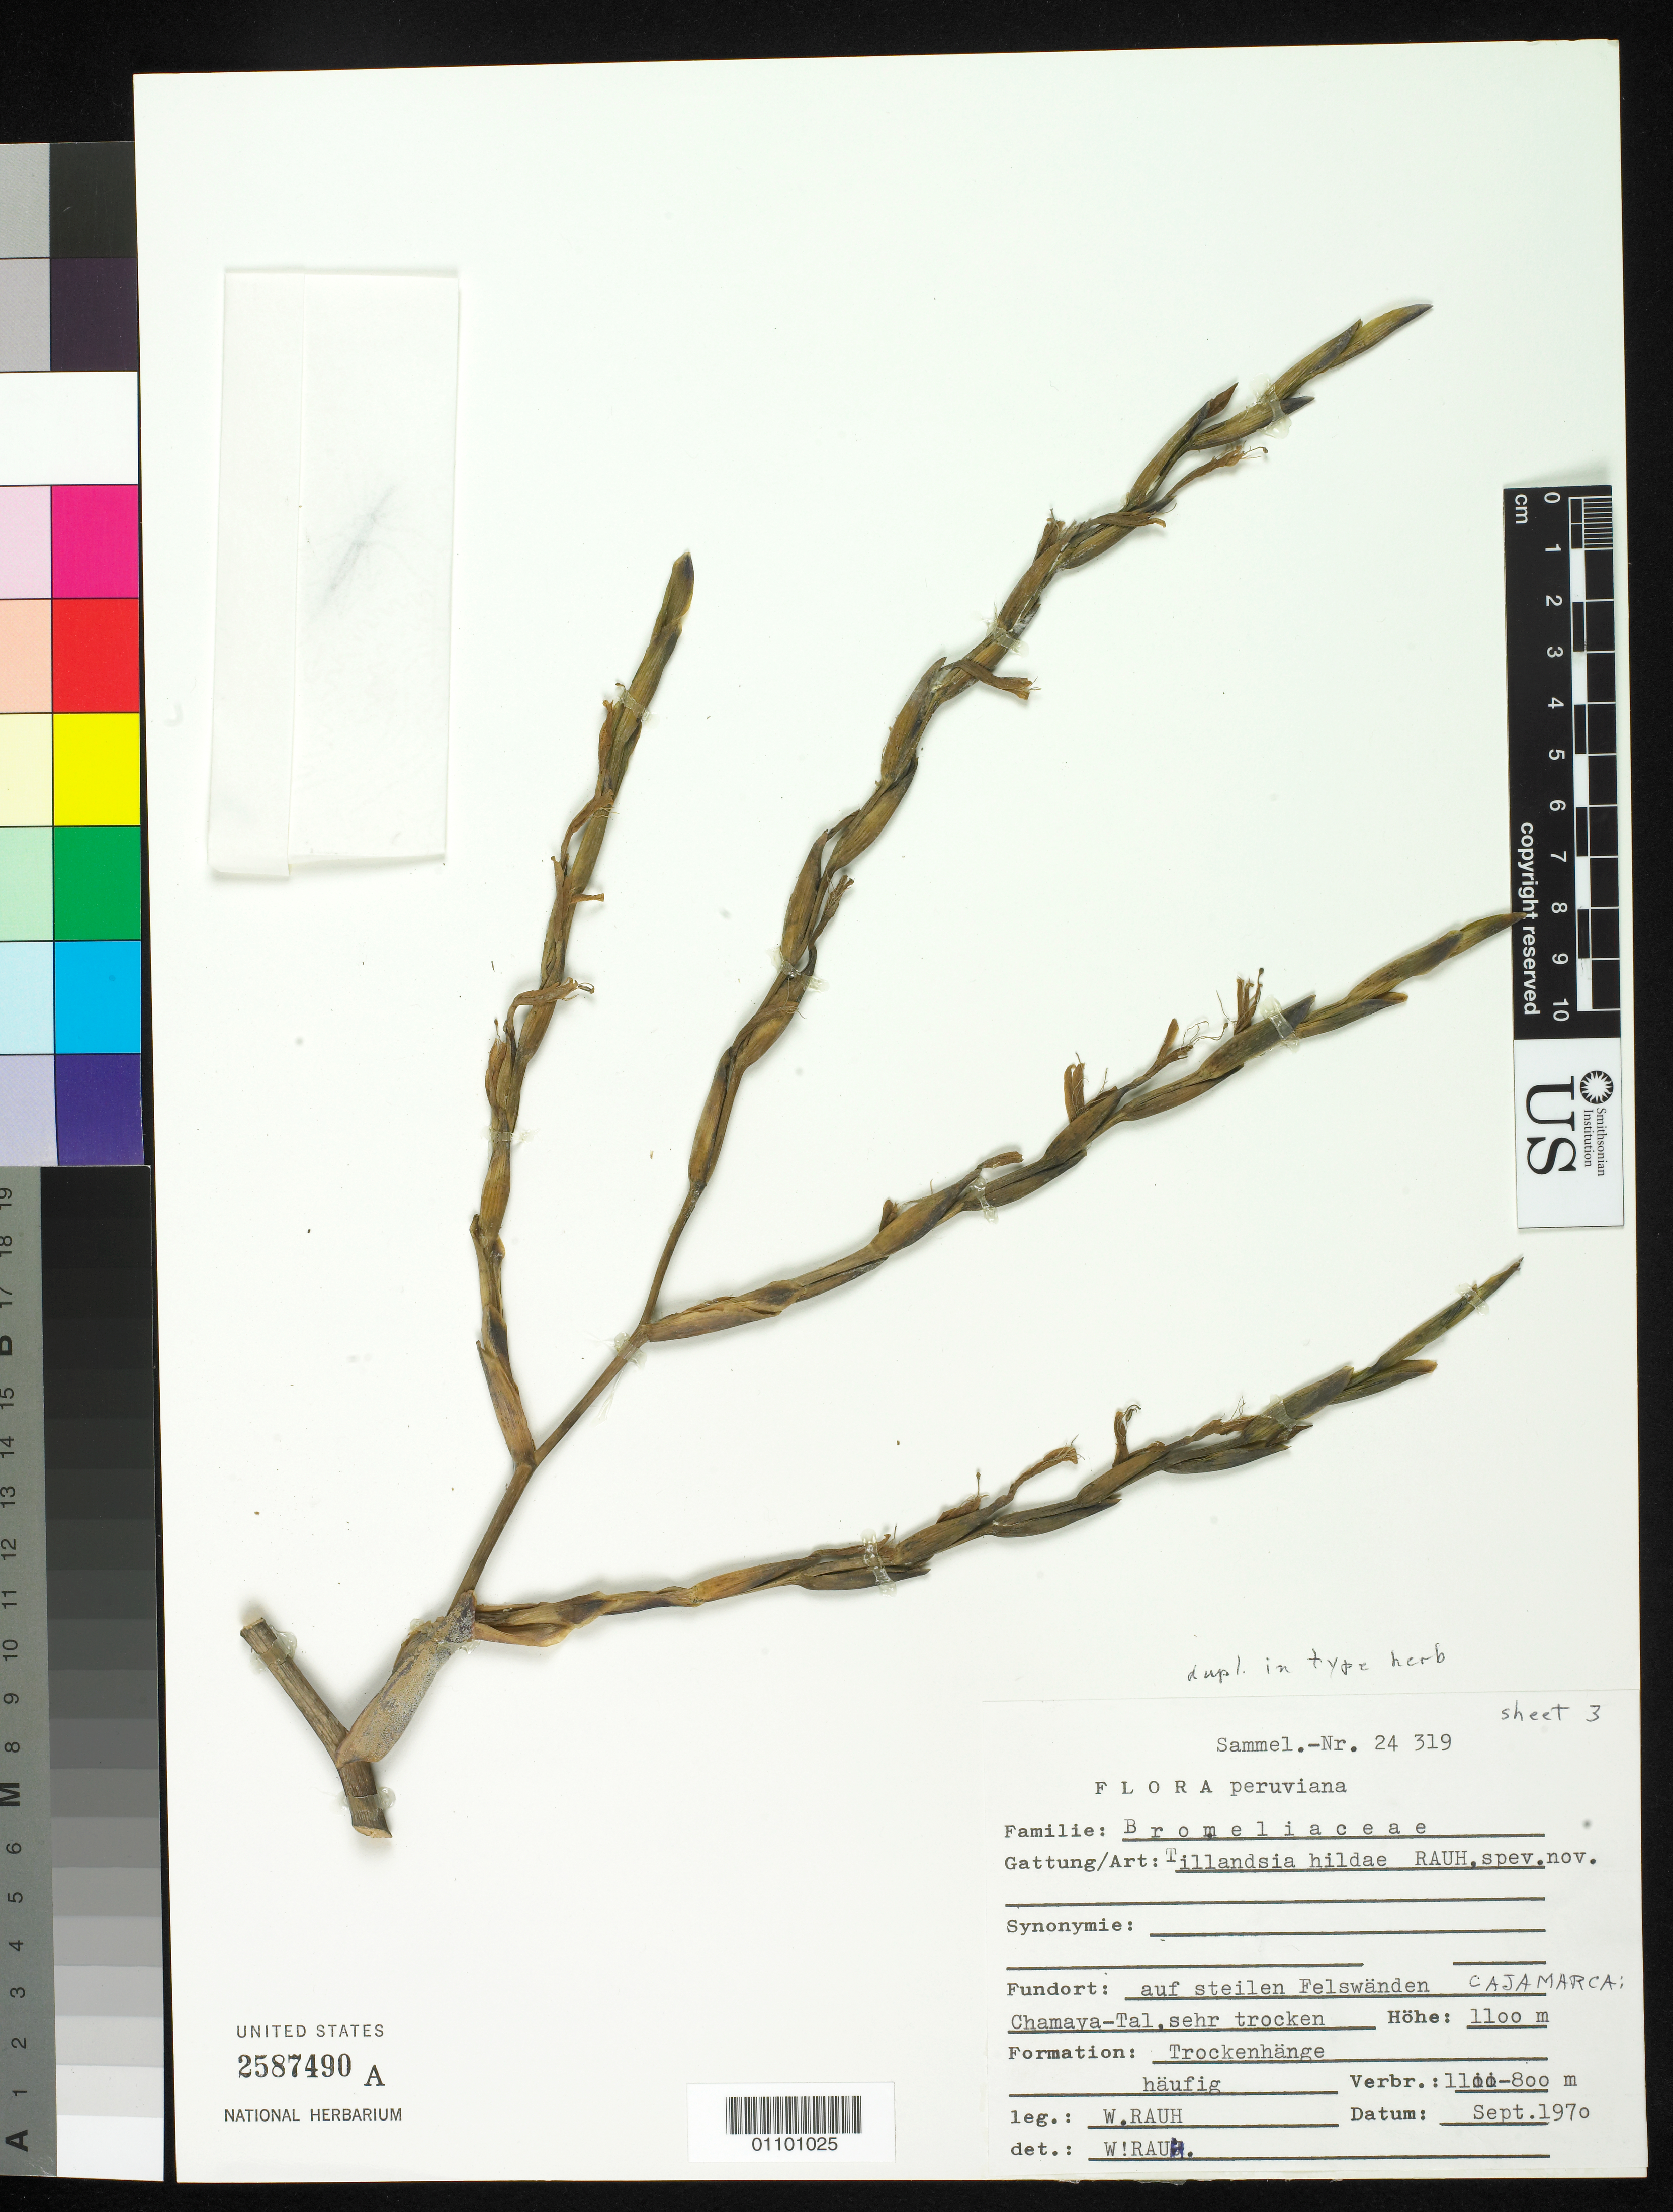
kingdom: Plantae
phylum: Tracheophyta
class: Liliopsida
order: Poales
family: Bromeliaceae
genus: Tillandsia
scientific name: Tillandsia hildae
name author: Rauh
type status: Isotype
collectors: W. Rauh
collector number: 24319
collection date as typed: Sep 1970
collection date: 1970-09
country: Peru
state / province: Cajamarca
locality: Río Chamaya valley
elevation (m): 1100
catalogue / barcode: US 2587490